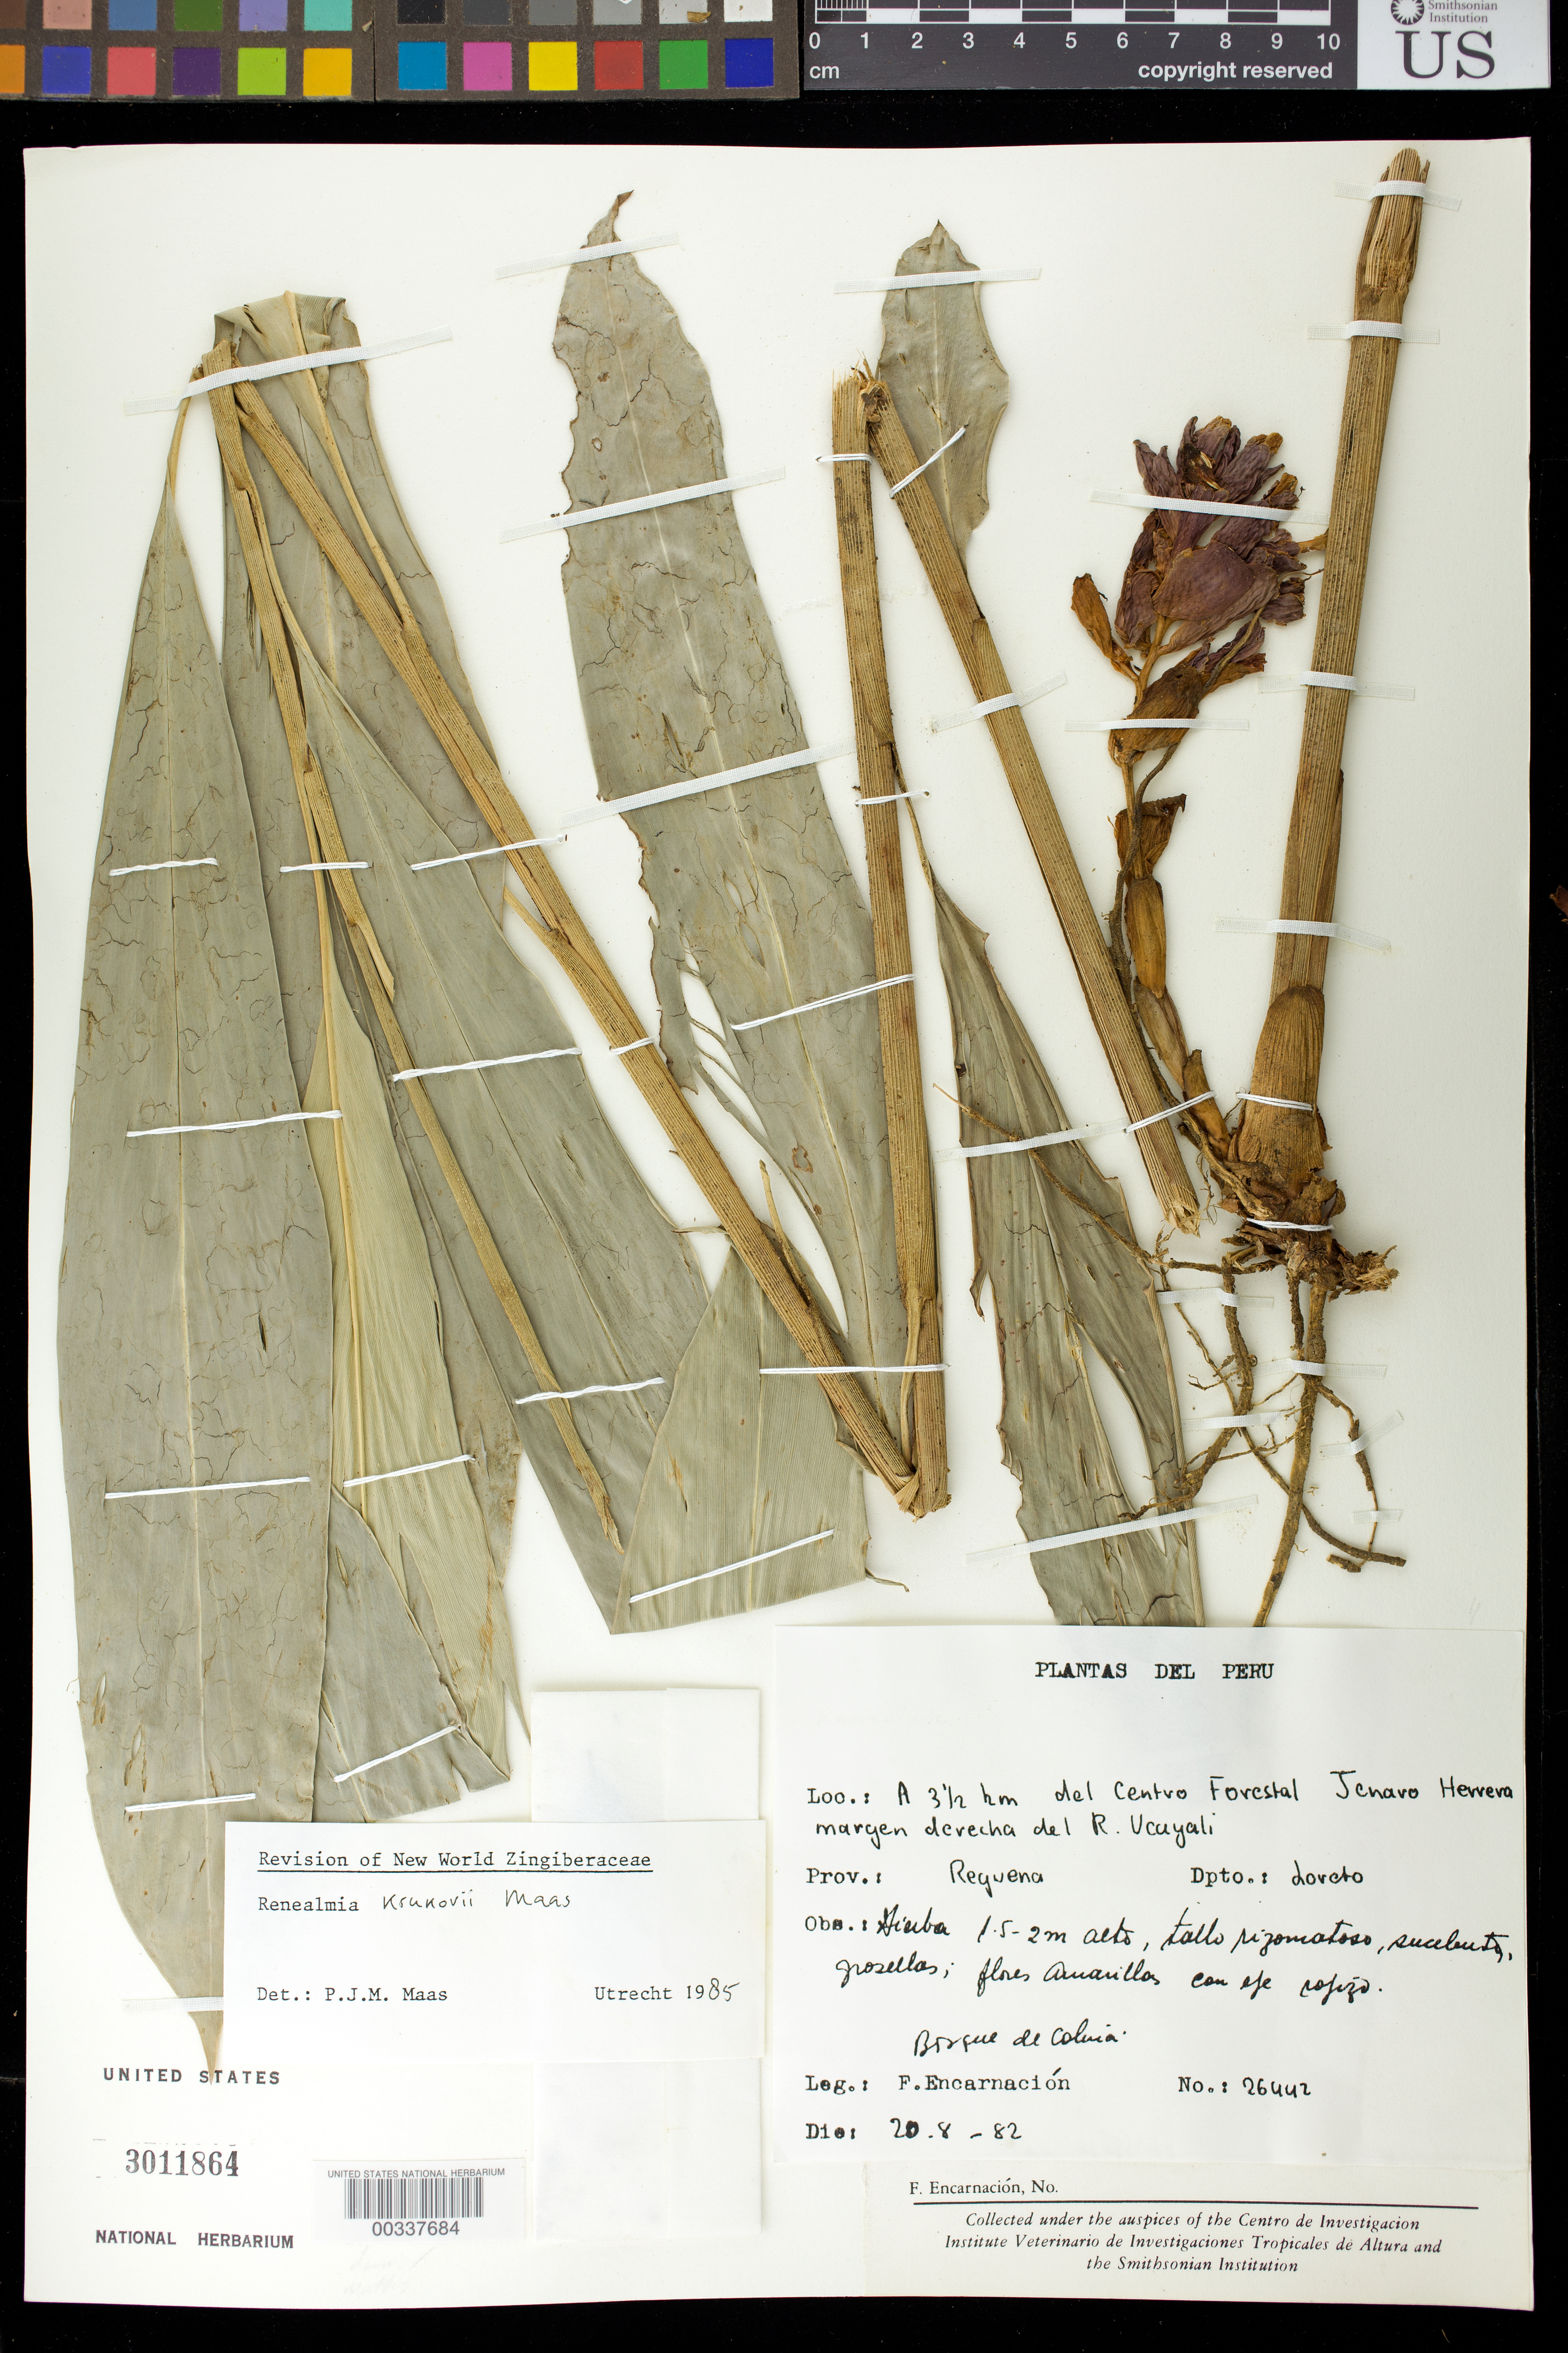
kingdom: Plantae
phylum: Tracheophyta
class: Liliopsida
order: Zingiberales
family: Zingiberaceae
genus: Renealmia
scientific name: Renealmia krukovii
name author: Maas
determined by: Maas, Paul J. M.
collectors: F. Encarnación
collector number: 26442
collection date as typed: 20 Aug 1982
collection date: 1982-08-20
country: Peru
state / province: Loreto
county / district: Requena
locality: A 3 1/2 km del centro forestal jenaro herrera margen derecha del r. ucayali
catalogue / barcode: US 3011864